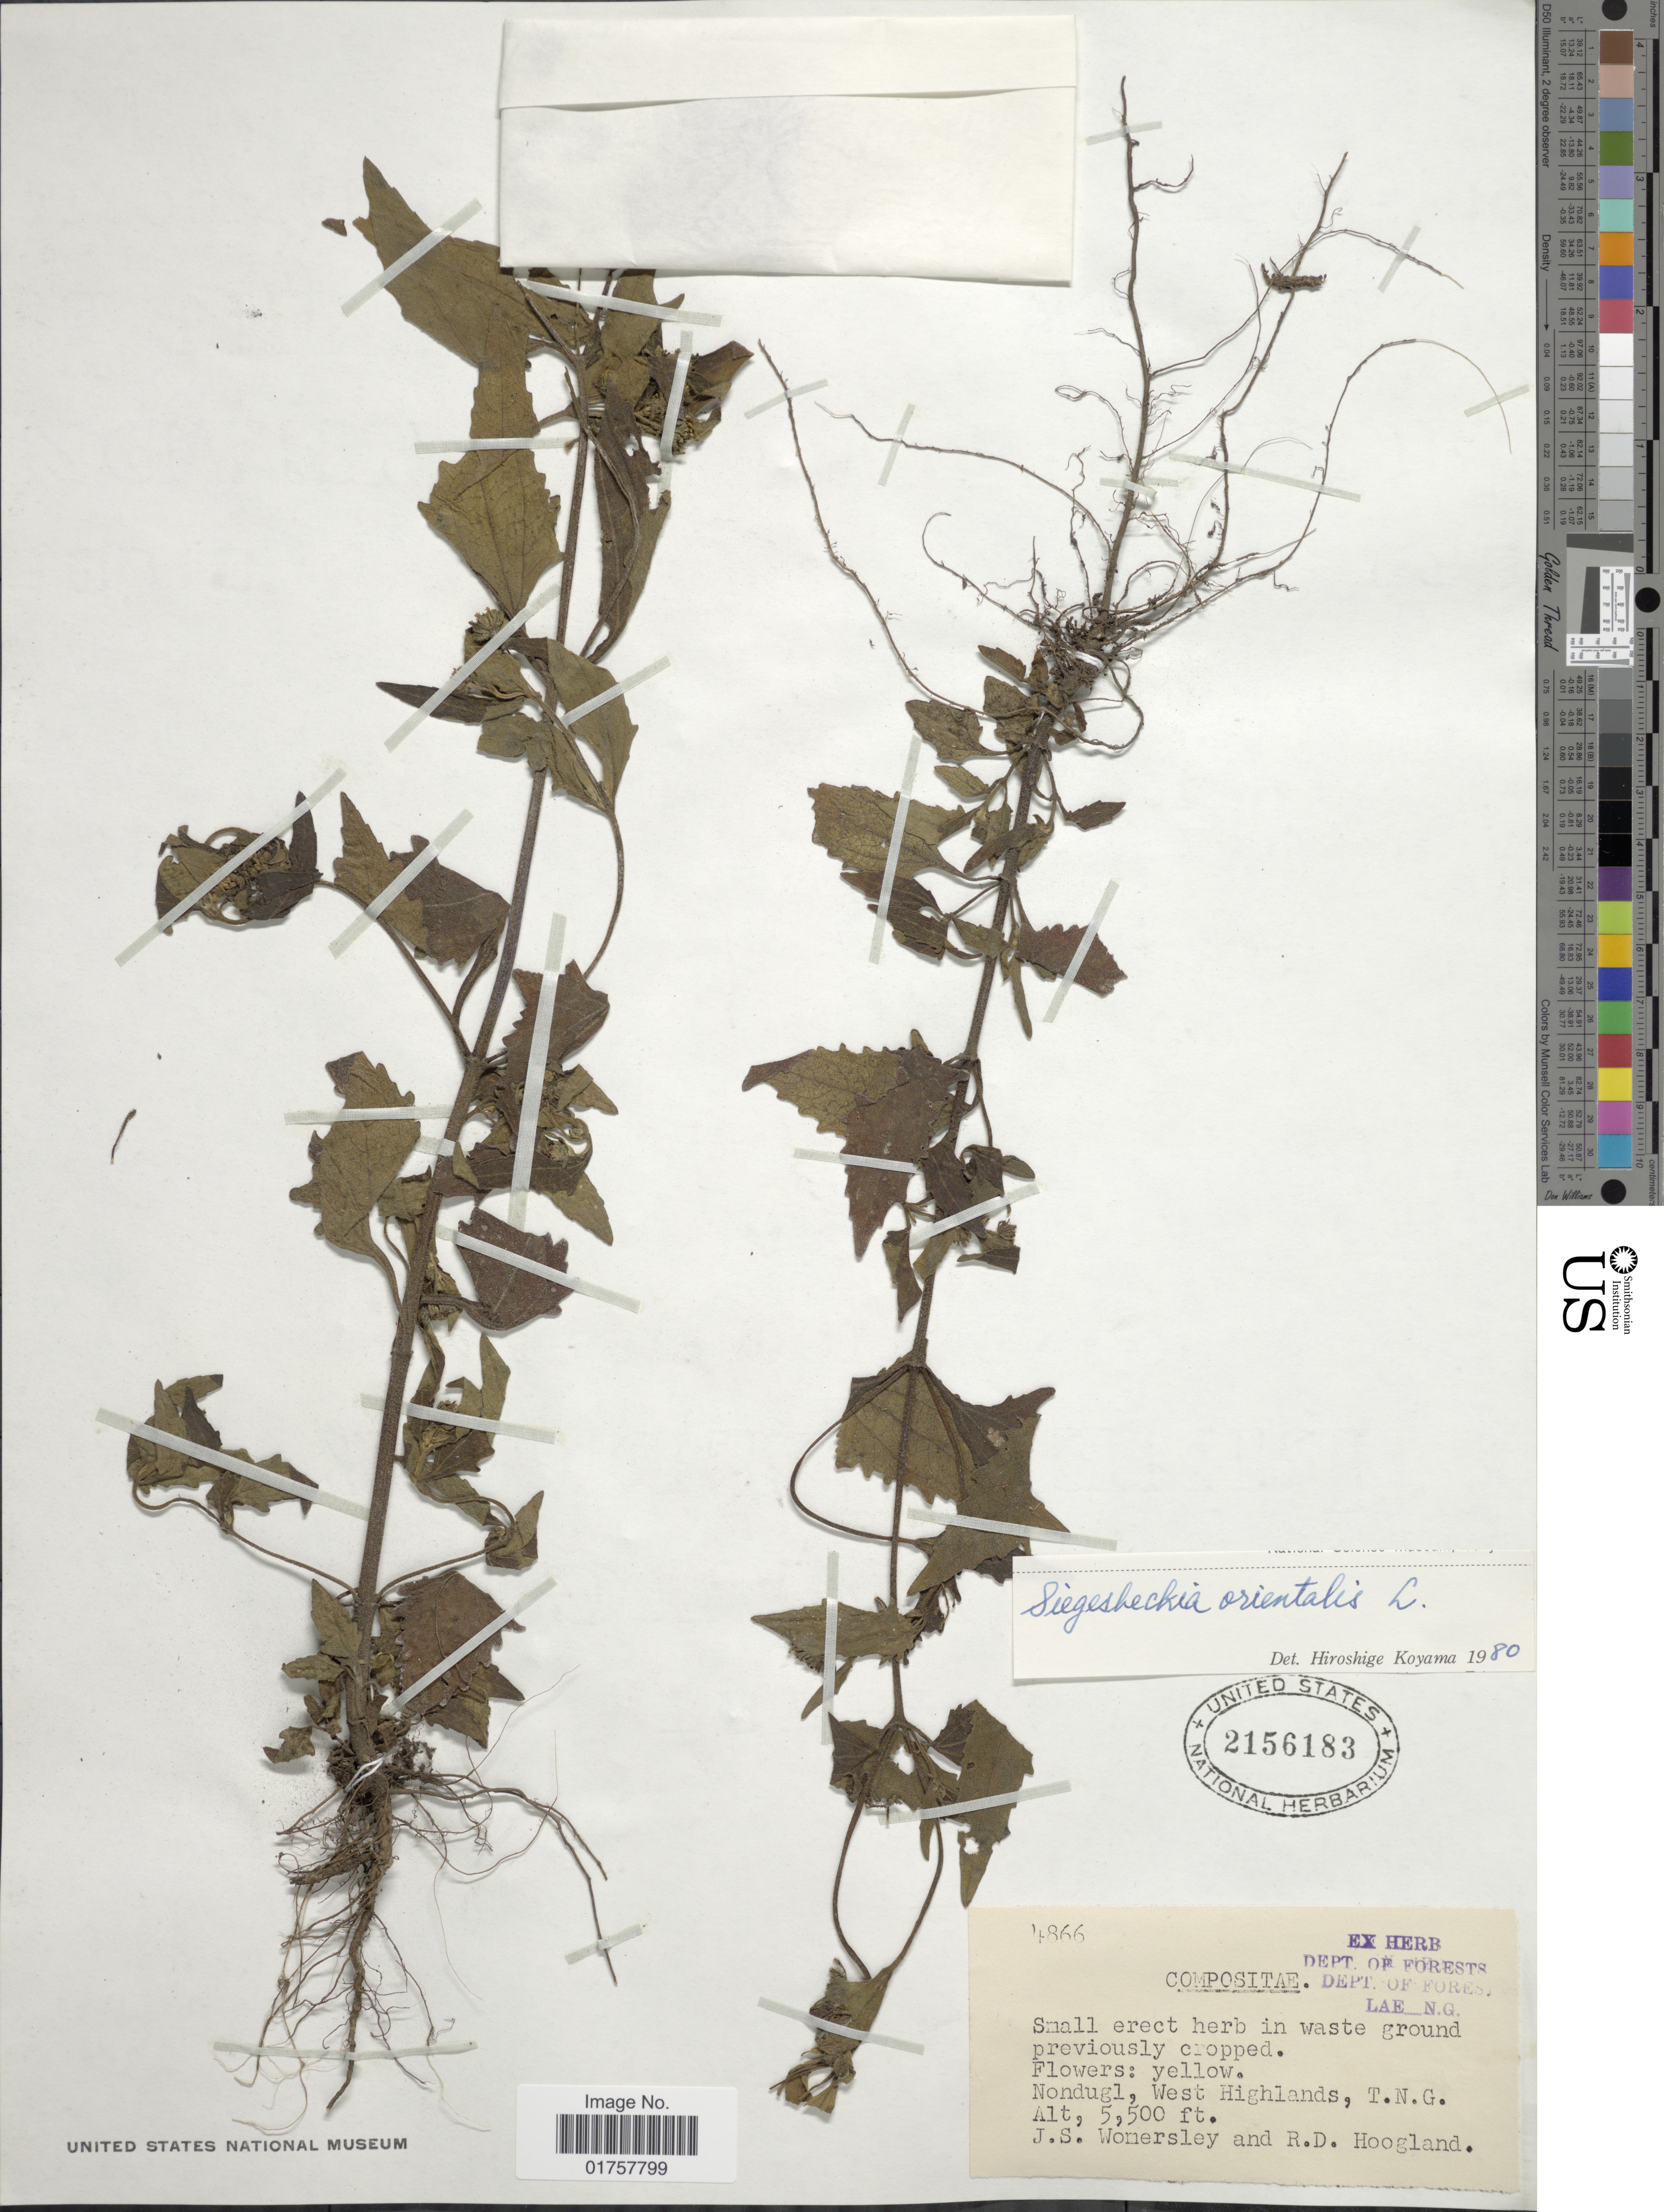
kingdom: Plantae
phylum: Tracheophyta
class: Magnoliopsida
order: Asterales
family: Asteraceae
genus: Sigesbeckia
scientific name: Sigesbeckia orientalis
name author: L.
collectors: J. S. Womersley & R. D. Hoogland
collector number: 4866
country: Papua New Guinea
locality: Nondugl, West Highlands, T.N.G.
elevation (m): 1676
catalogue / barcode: US 2156183